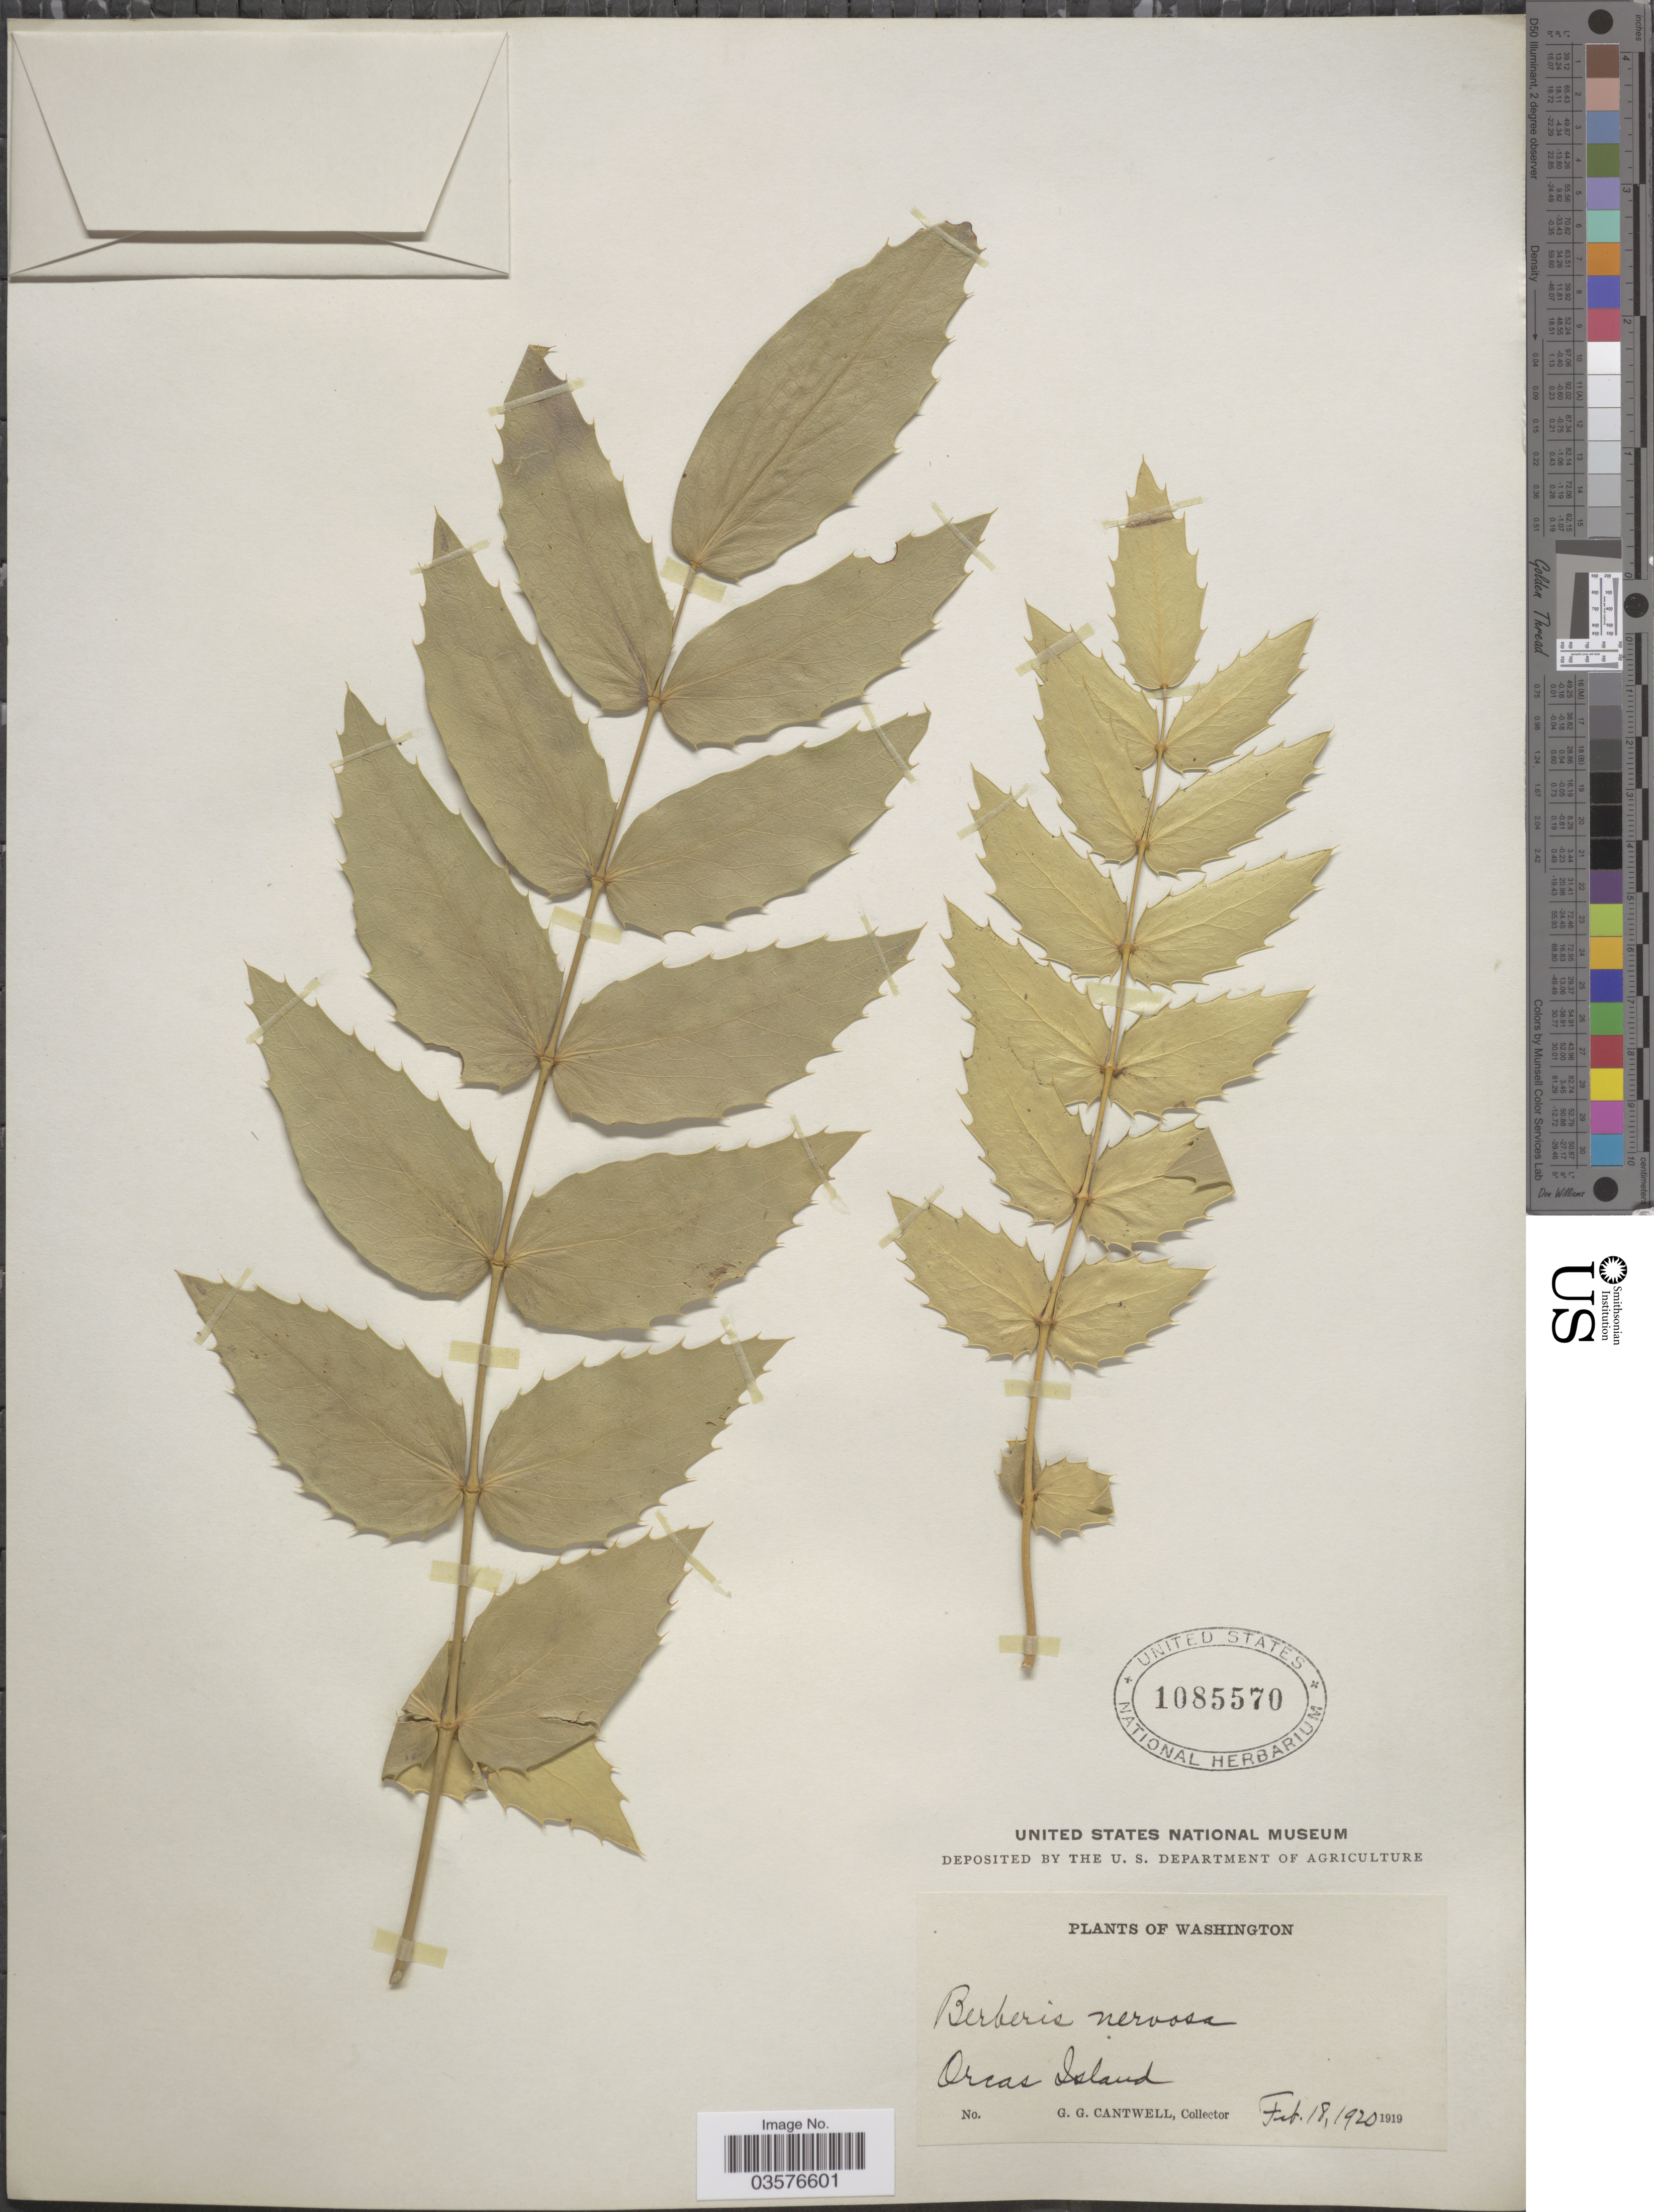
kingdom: Plantae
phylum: Tracheophyta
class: Magnoliopsida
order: Ranunculales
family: Berberidaceae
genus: Mahonia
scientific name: Mahonia nervosa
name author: (Pursh) Nutt.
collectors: G. Cantwell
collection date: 1920-02-18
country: United States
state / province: Washington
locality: Orcas Island.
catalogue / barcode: US 1085570